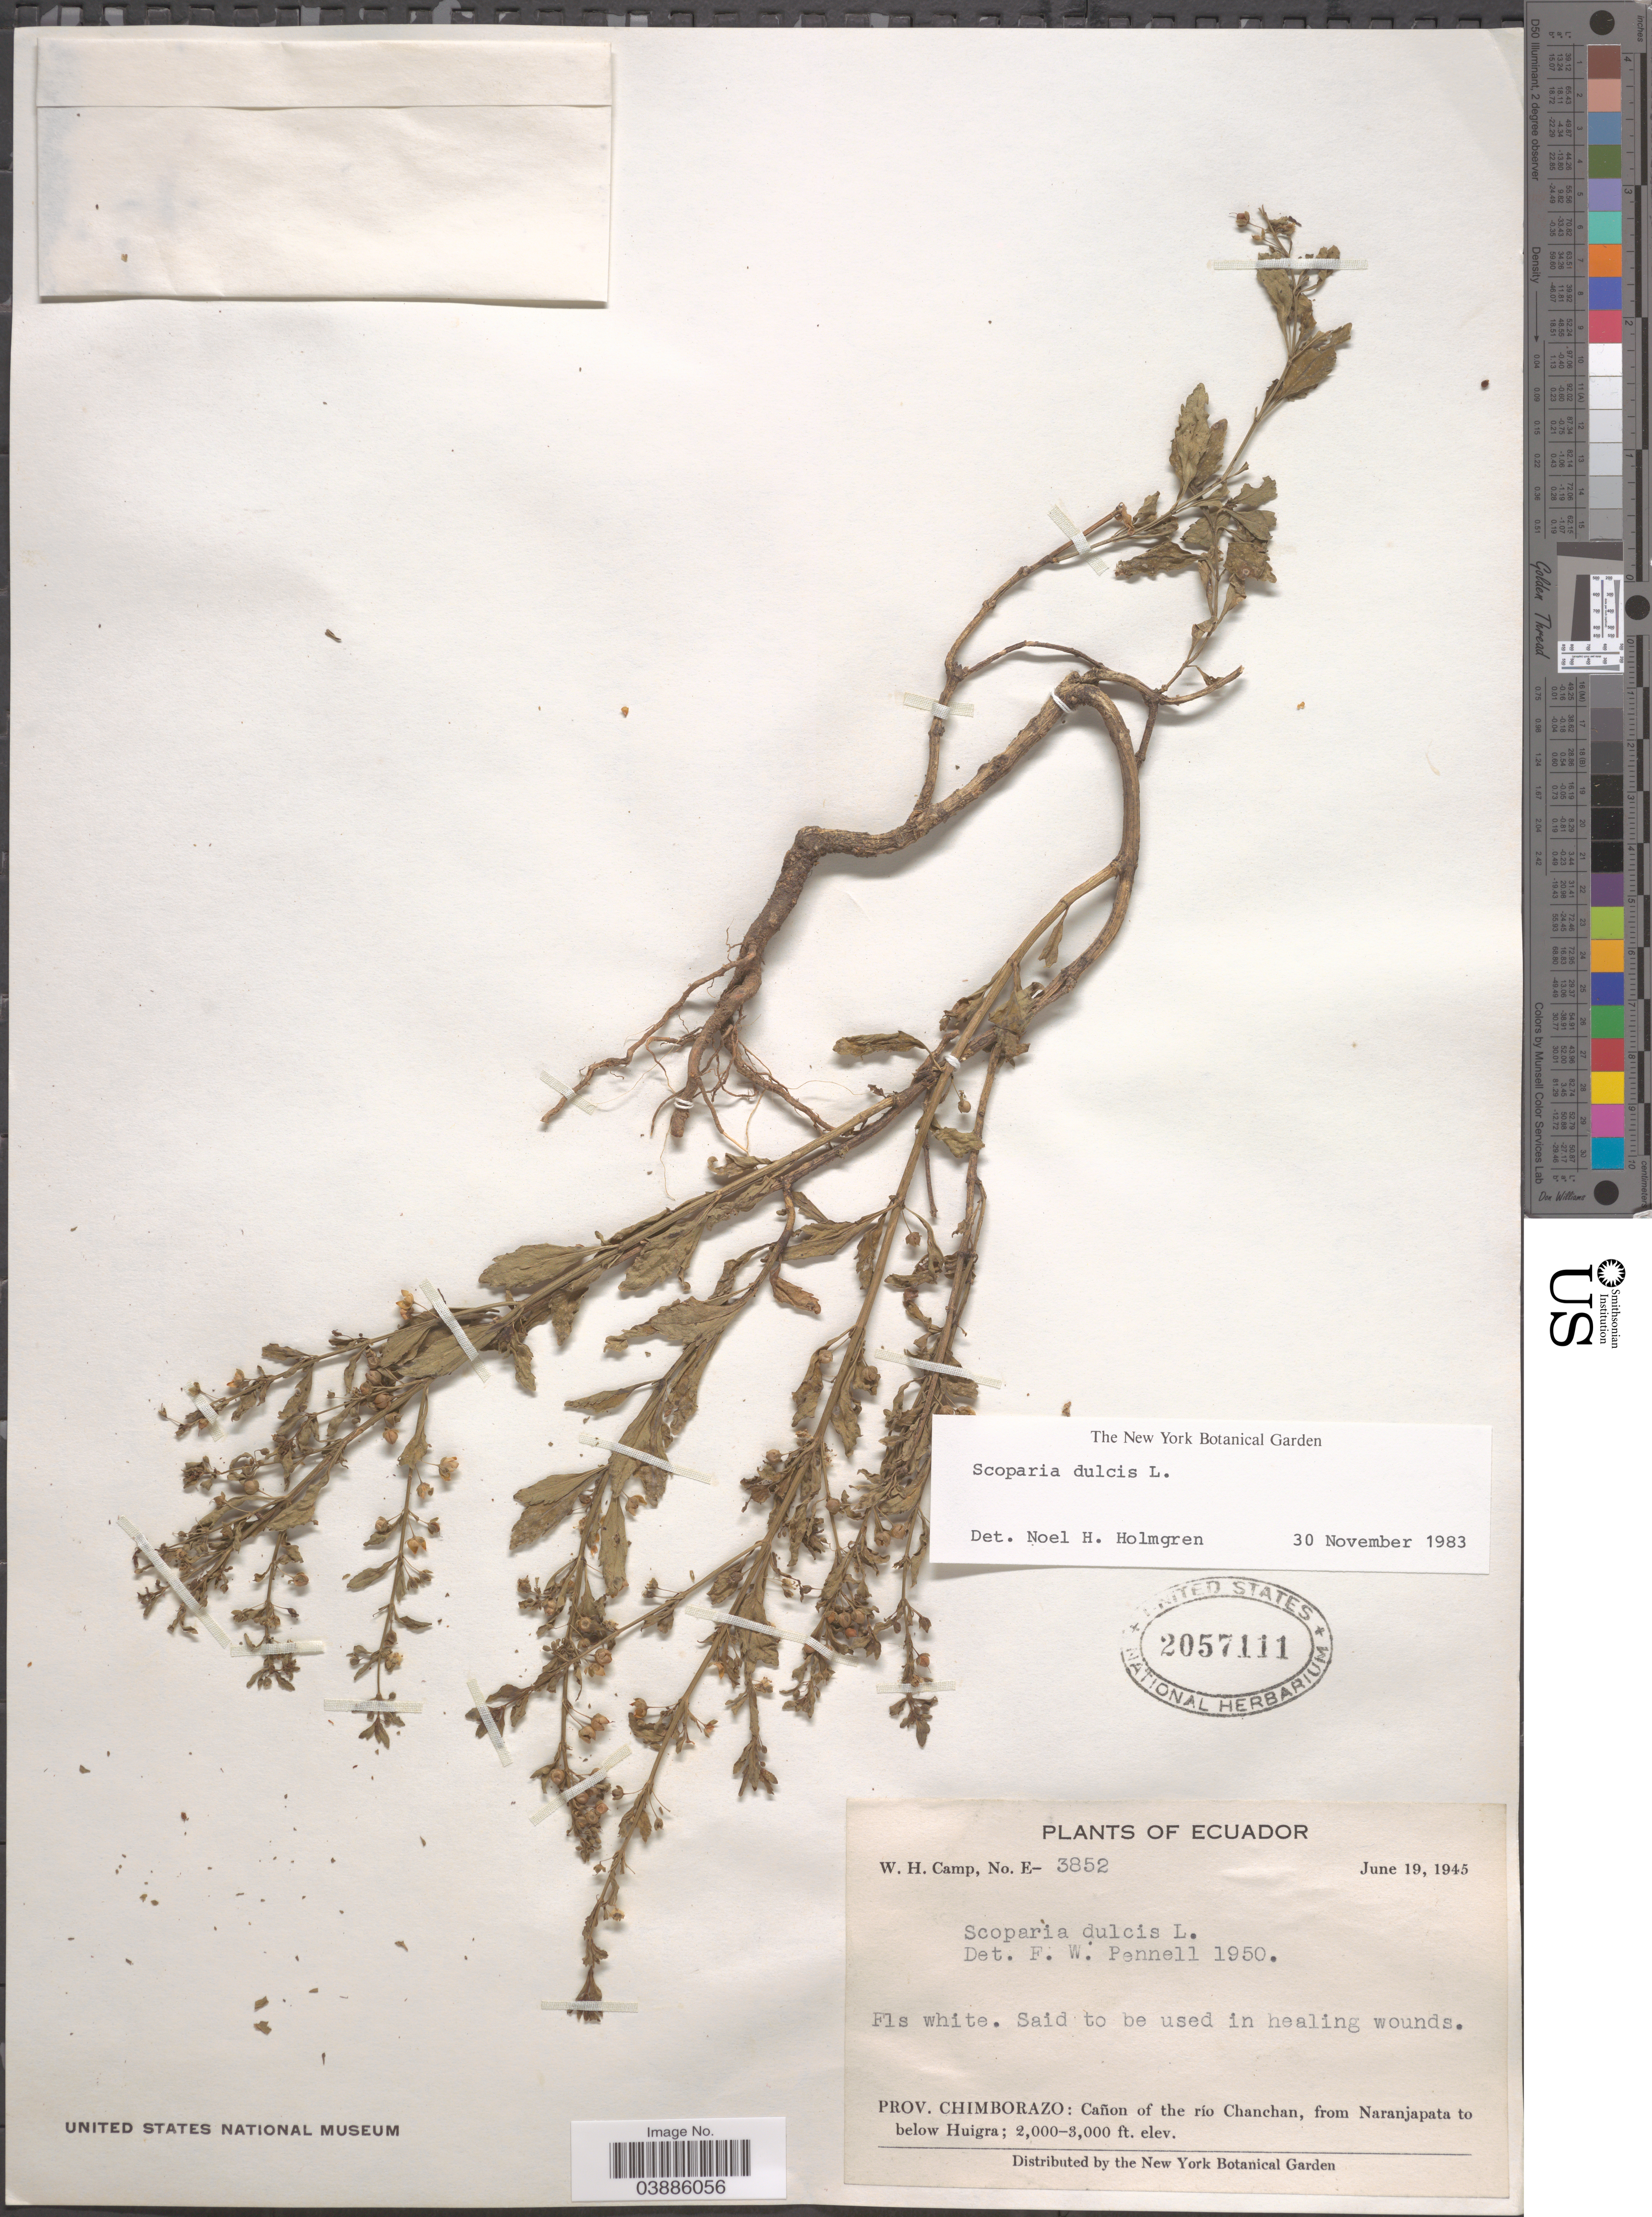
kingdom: Plantae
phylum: Tracheophyta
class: Magnoliopsida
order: Lamiales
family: Plantaginaceae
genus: Scoparia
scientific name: Scoparia dulcis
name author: L.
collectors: W. H. Camp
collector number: E-3852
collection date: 1945-06-19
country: Ecuador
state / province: Chimborazo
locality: Cañon of the río Chanchan, from Naranjapata to below Huigra.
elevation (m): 610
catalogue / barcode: US 2057111